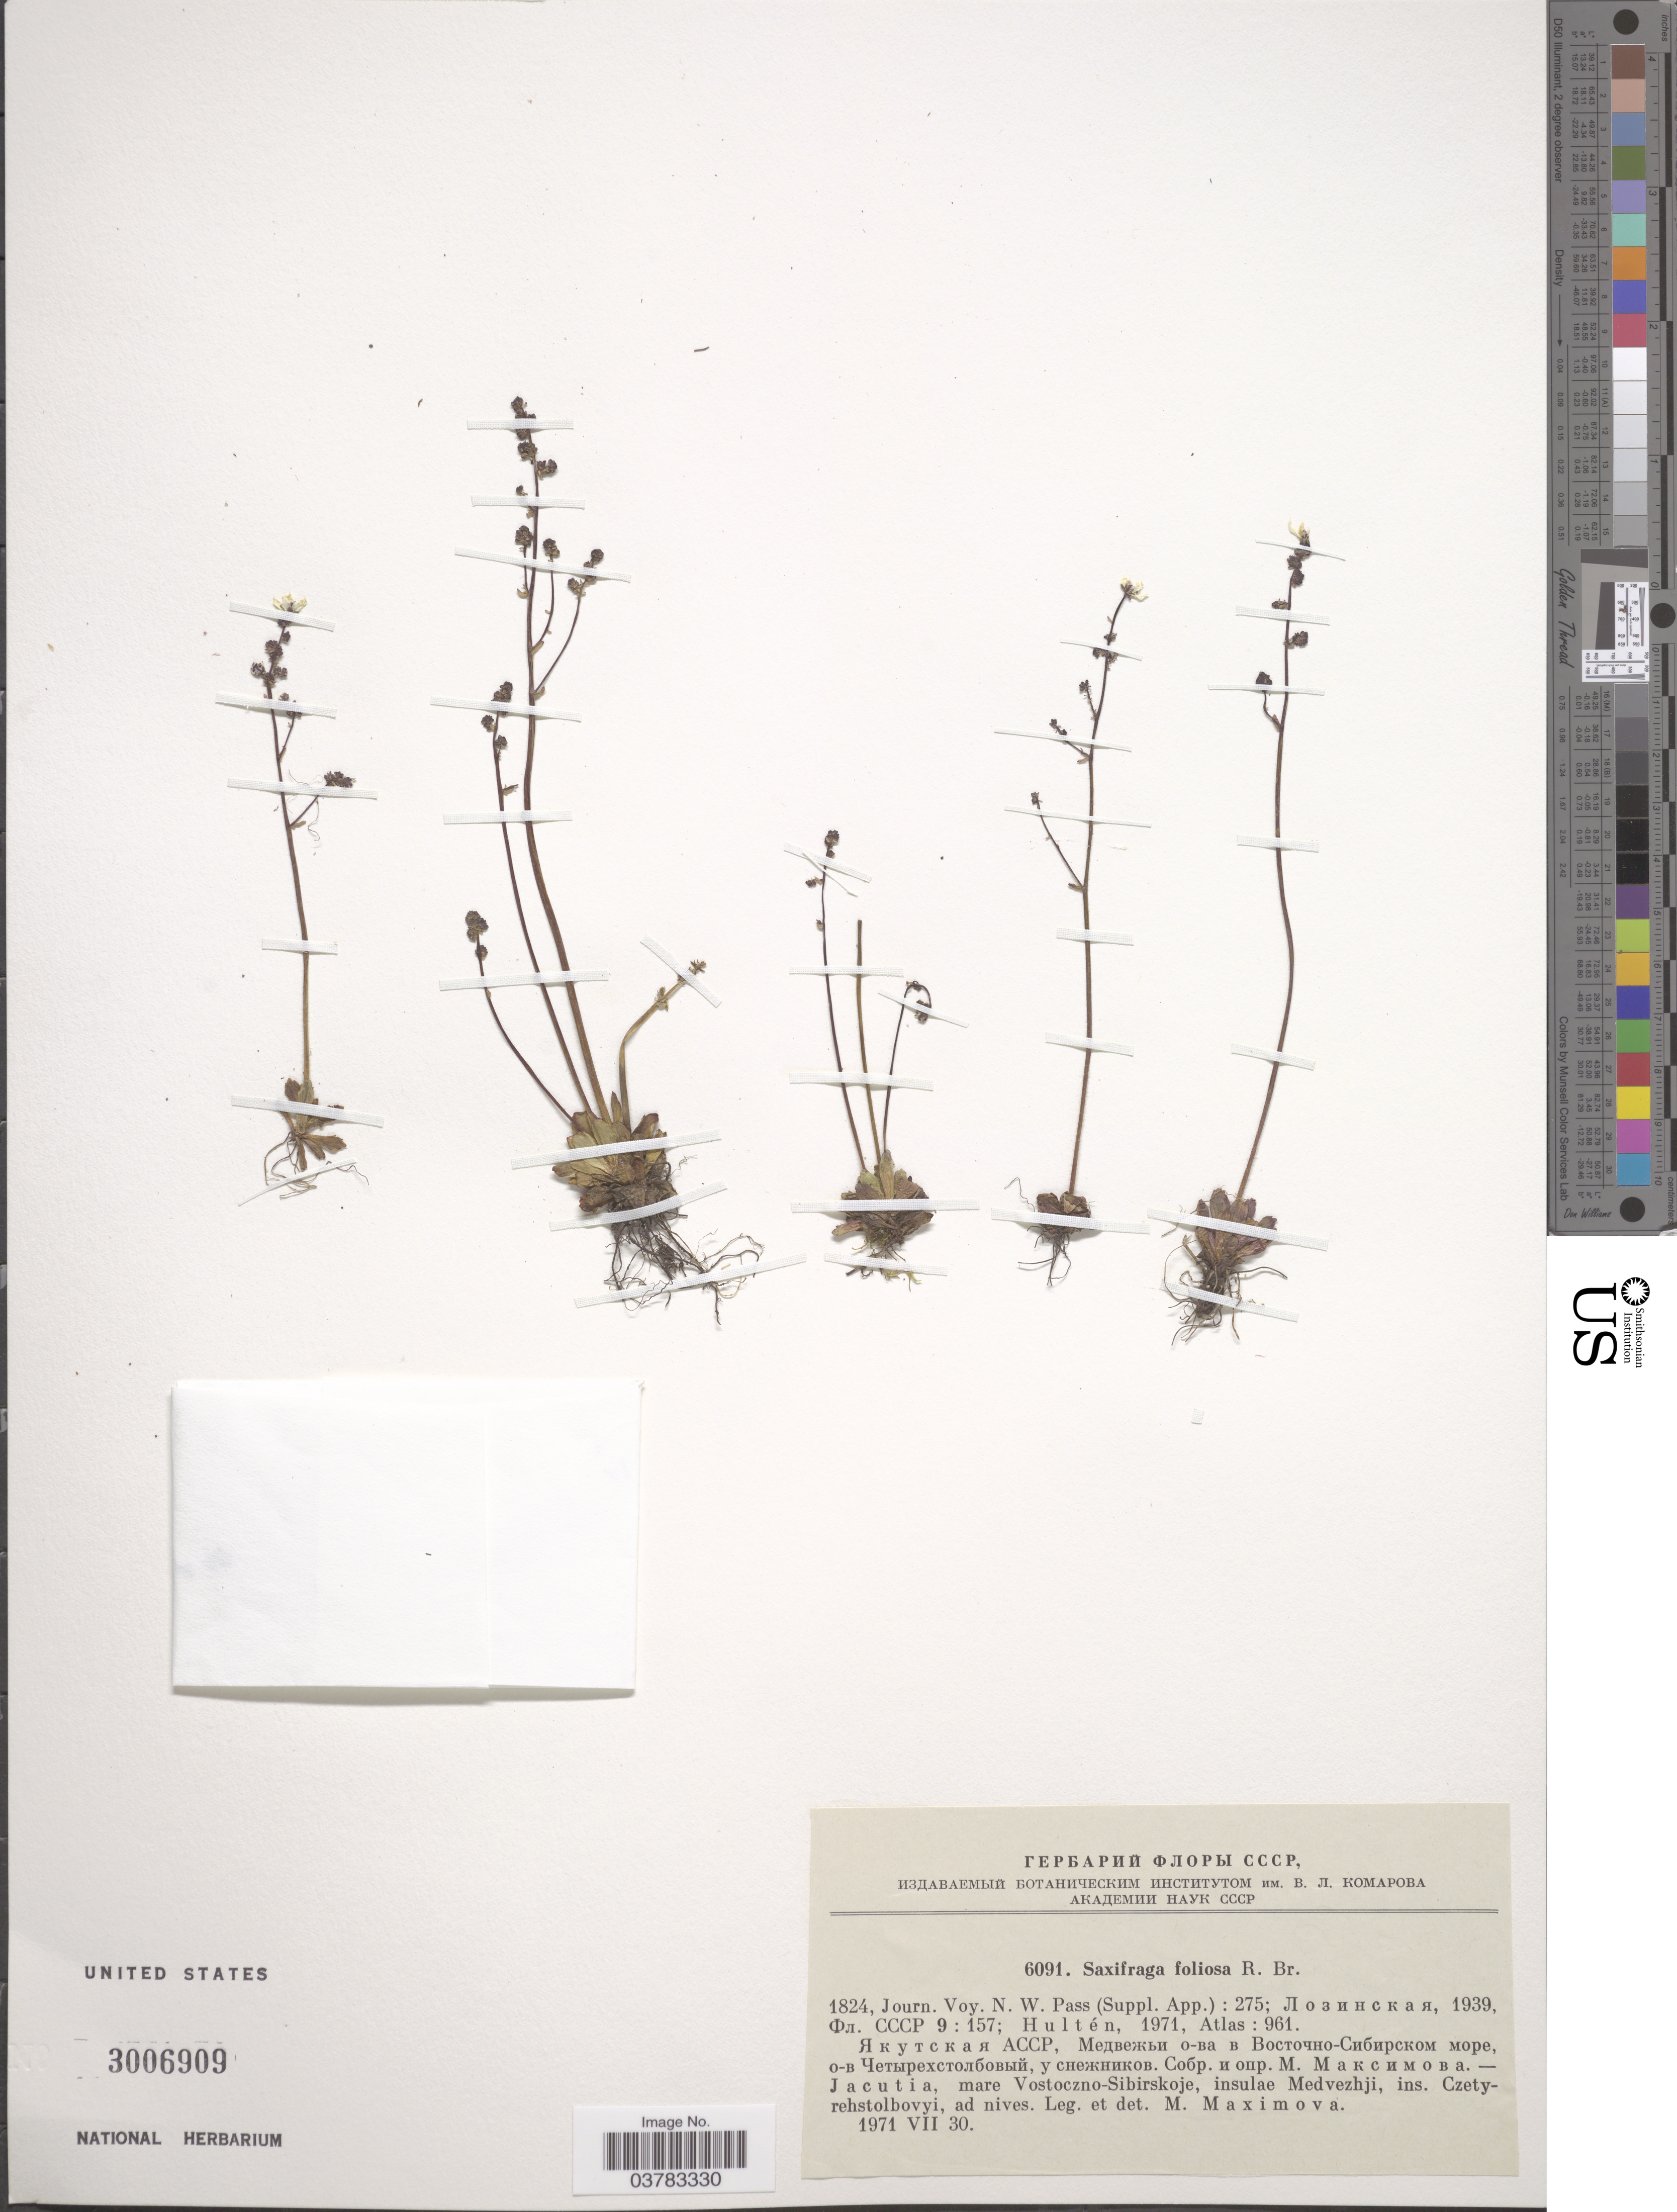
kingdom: Plantae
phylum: Tracheophyta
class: Magnoliopsida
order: Saxifragales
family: Saxifragaceae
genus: Micranthes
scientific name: Micranthes foliolosa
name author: (R. Br.) Gornall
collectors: M. Maximova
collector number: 6091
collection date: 1971-07-30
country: Russian Federation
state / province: Sakha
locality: Jacutia, mare Costoczno-Sibirskoje, insulae Medvezhji, ins. Czetyrehstolbovyi.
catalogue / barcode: US 3006909